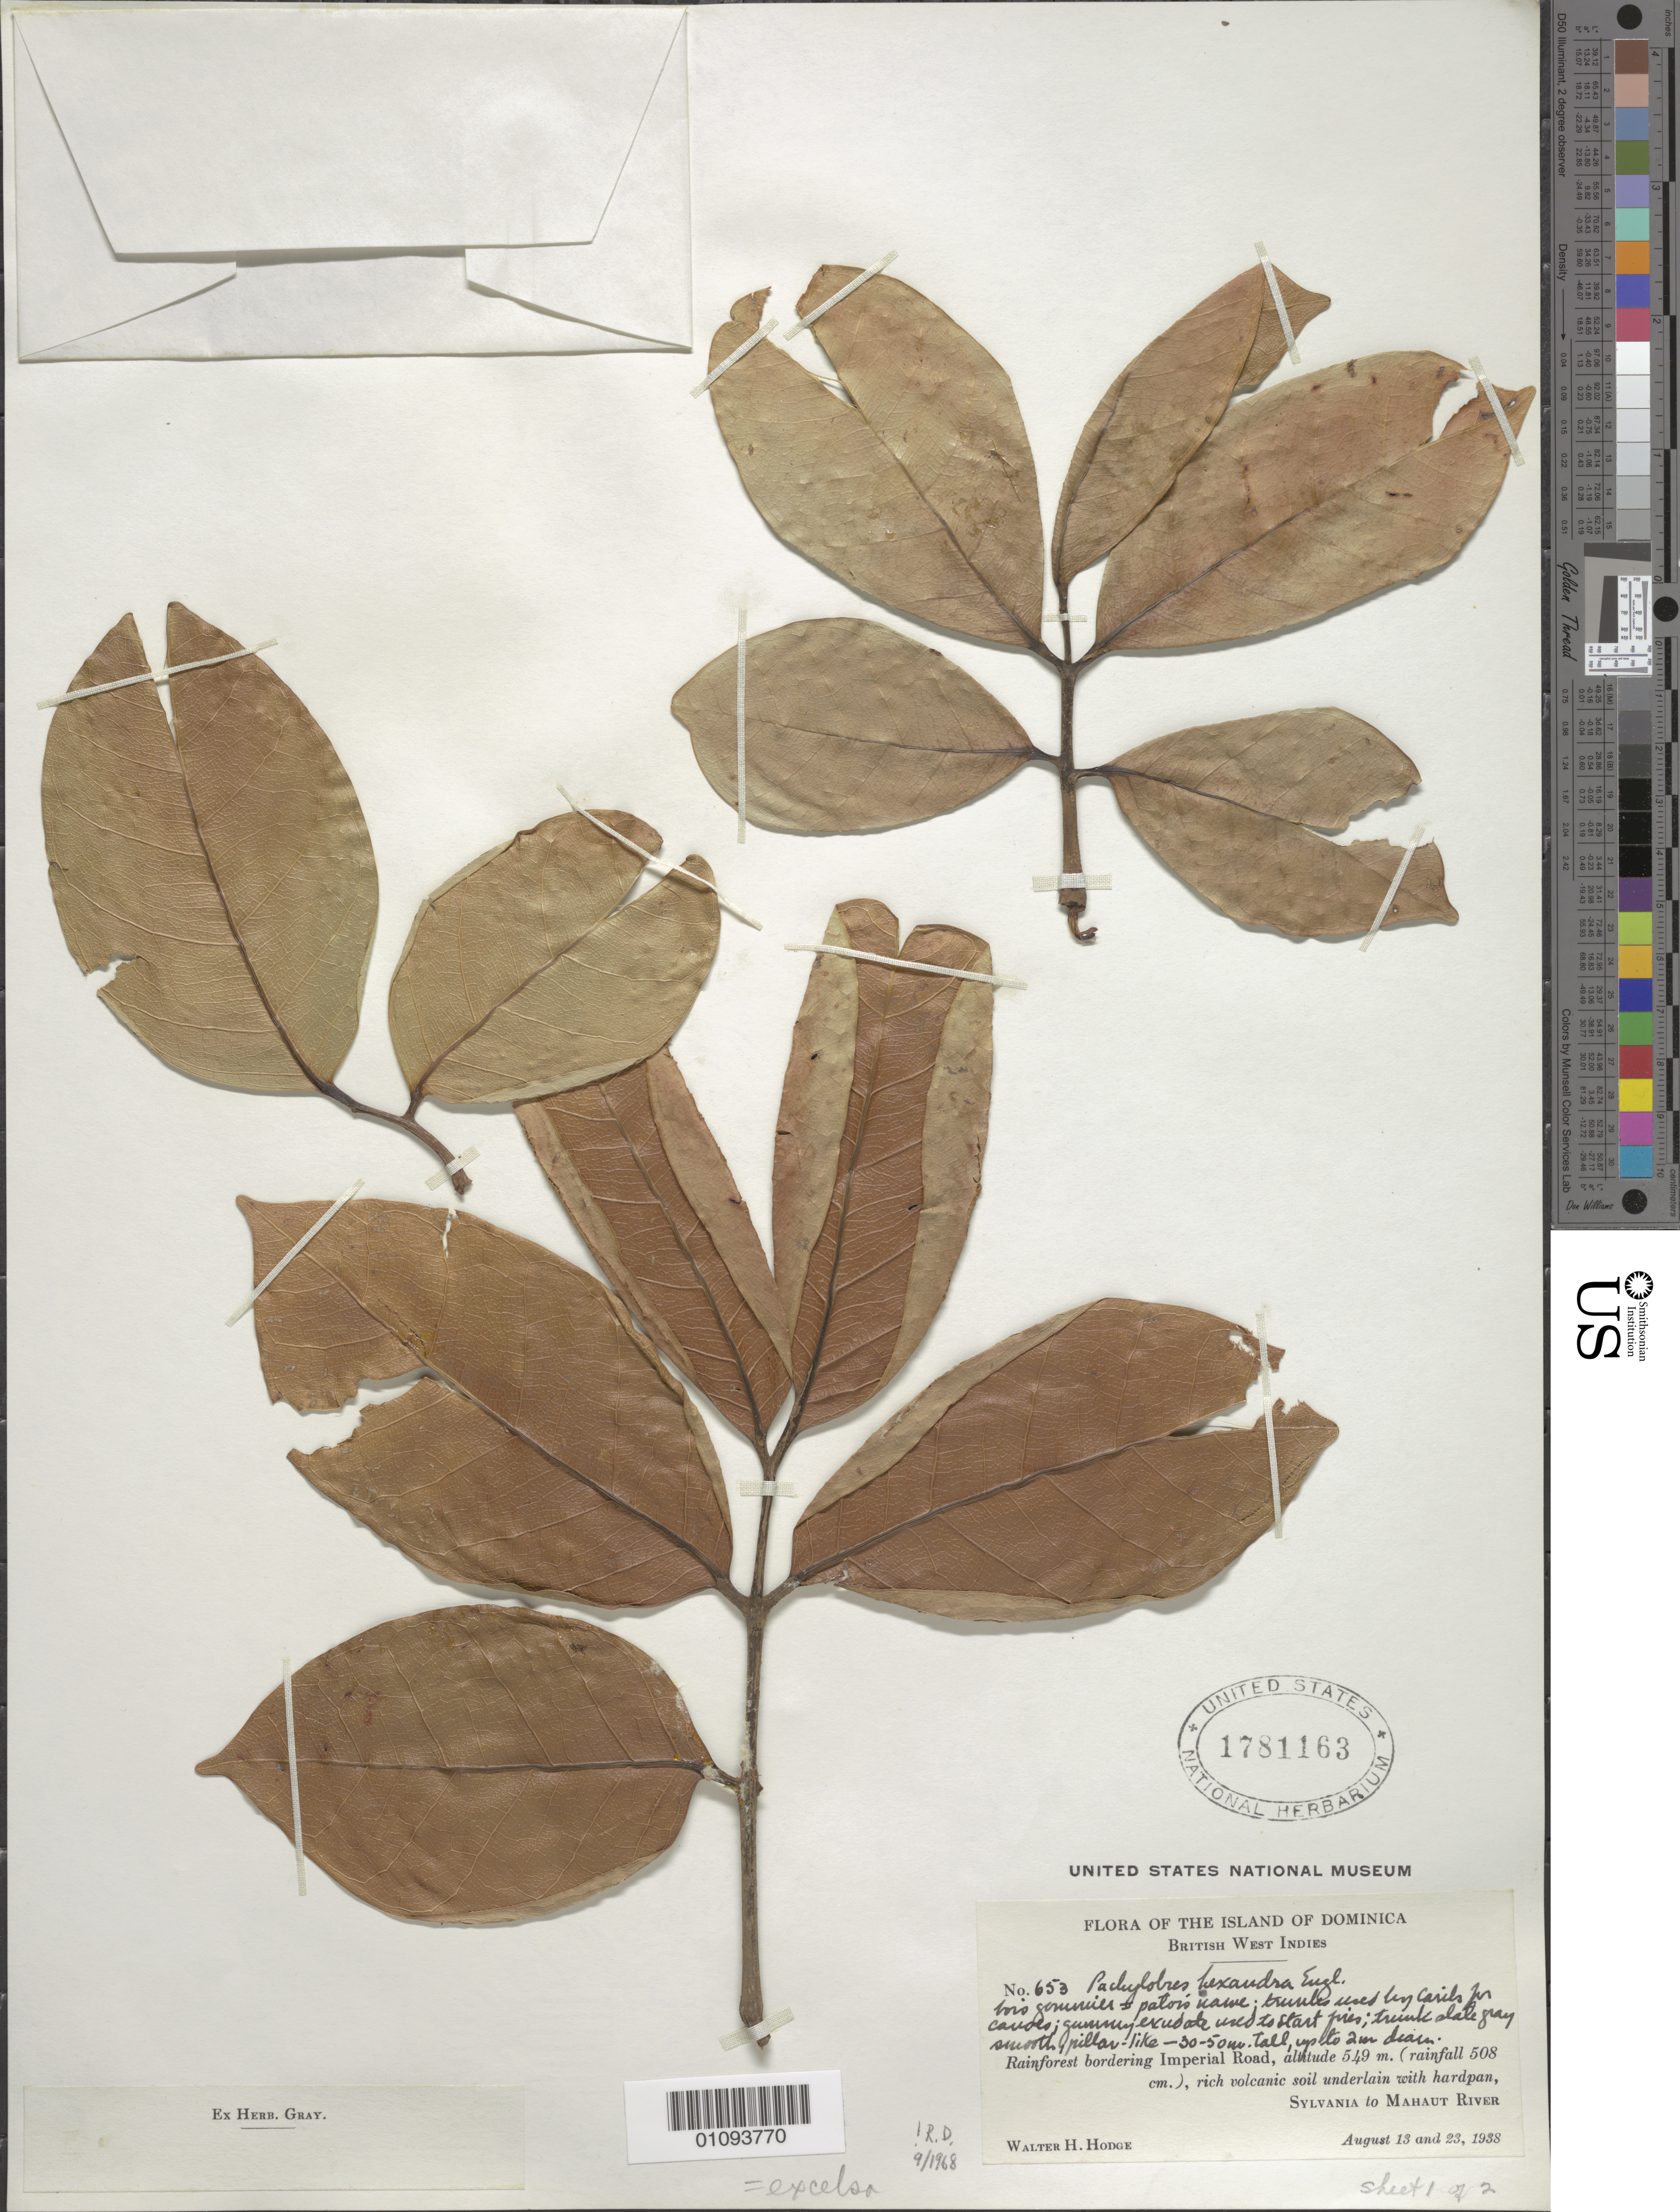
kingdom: Plantae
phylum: Tracheophyta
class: Magnoliopsida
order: Sapindales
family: Burseraceae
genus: Dacryodes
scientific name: Dacryodes excelsa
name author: Vahl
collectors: W. Hodge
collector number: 653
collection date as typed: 13 Aug 1938 and 23 Aug 1938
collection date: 1938-08-13,1938-08-23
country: Dominica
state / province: St. Paul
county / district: Sylvania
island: Dominica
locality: Rainforest bordering Imperial Road, Sylvania to Mahaut River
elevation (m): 549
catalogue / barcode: US 1781163